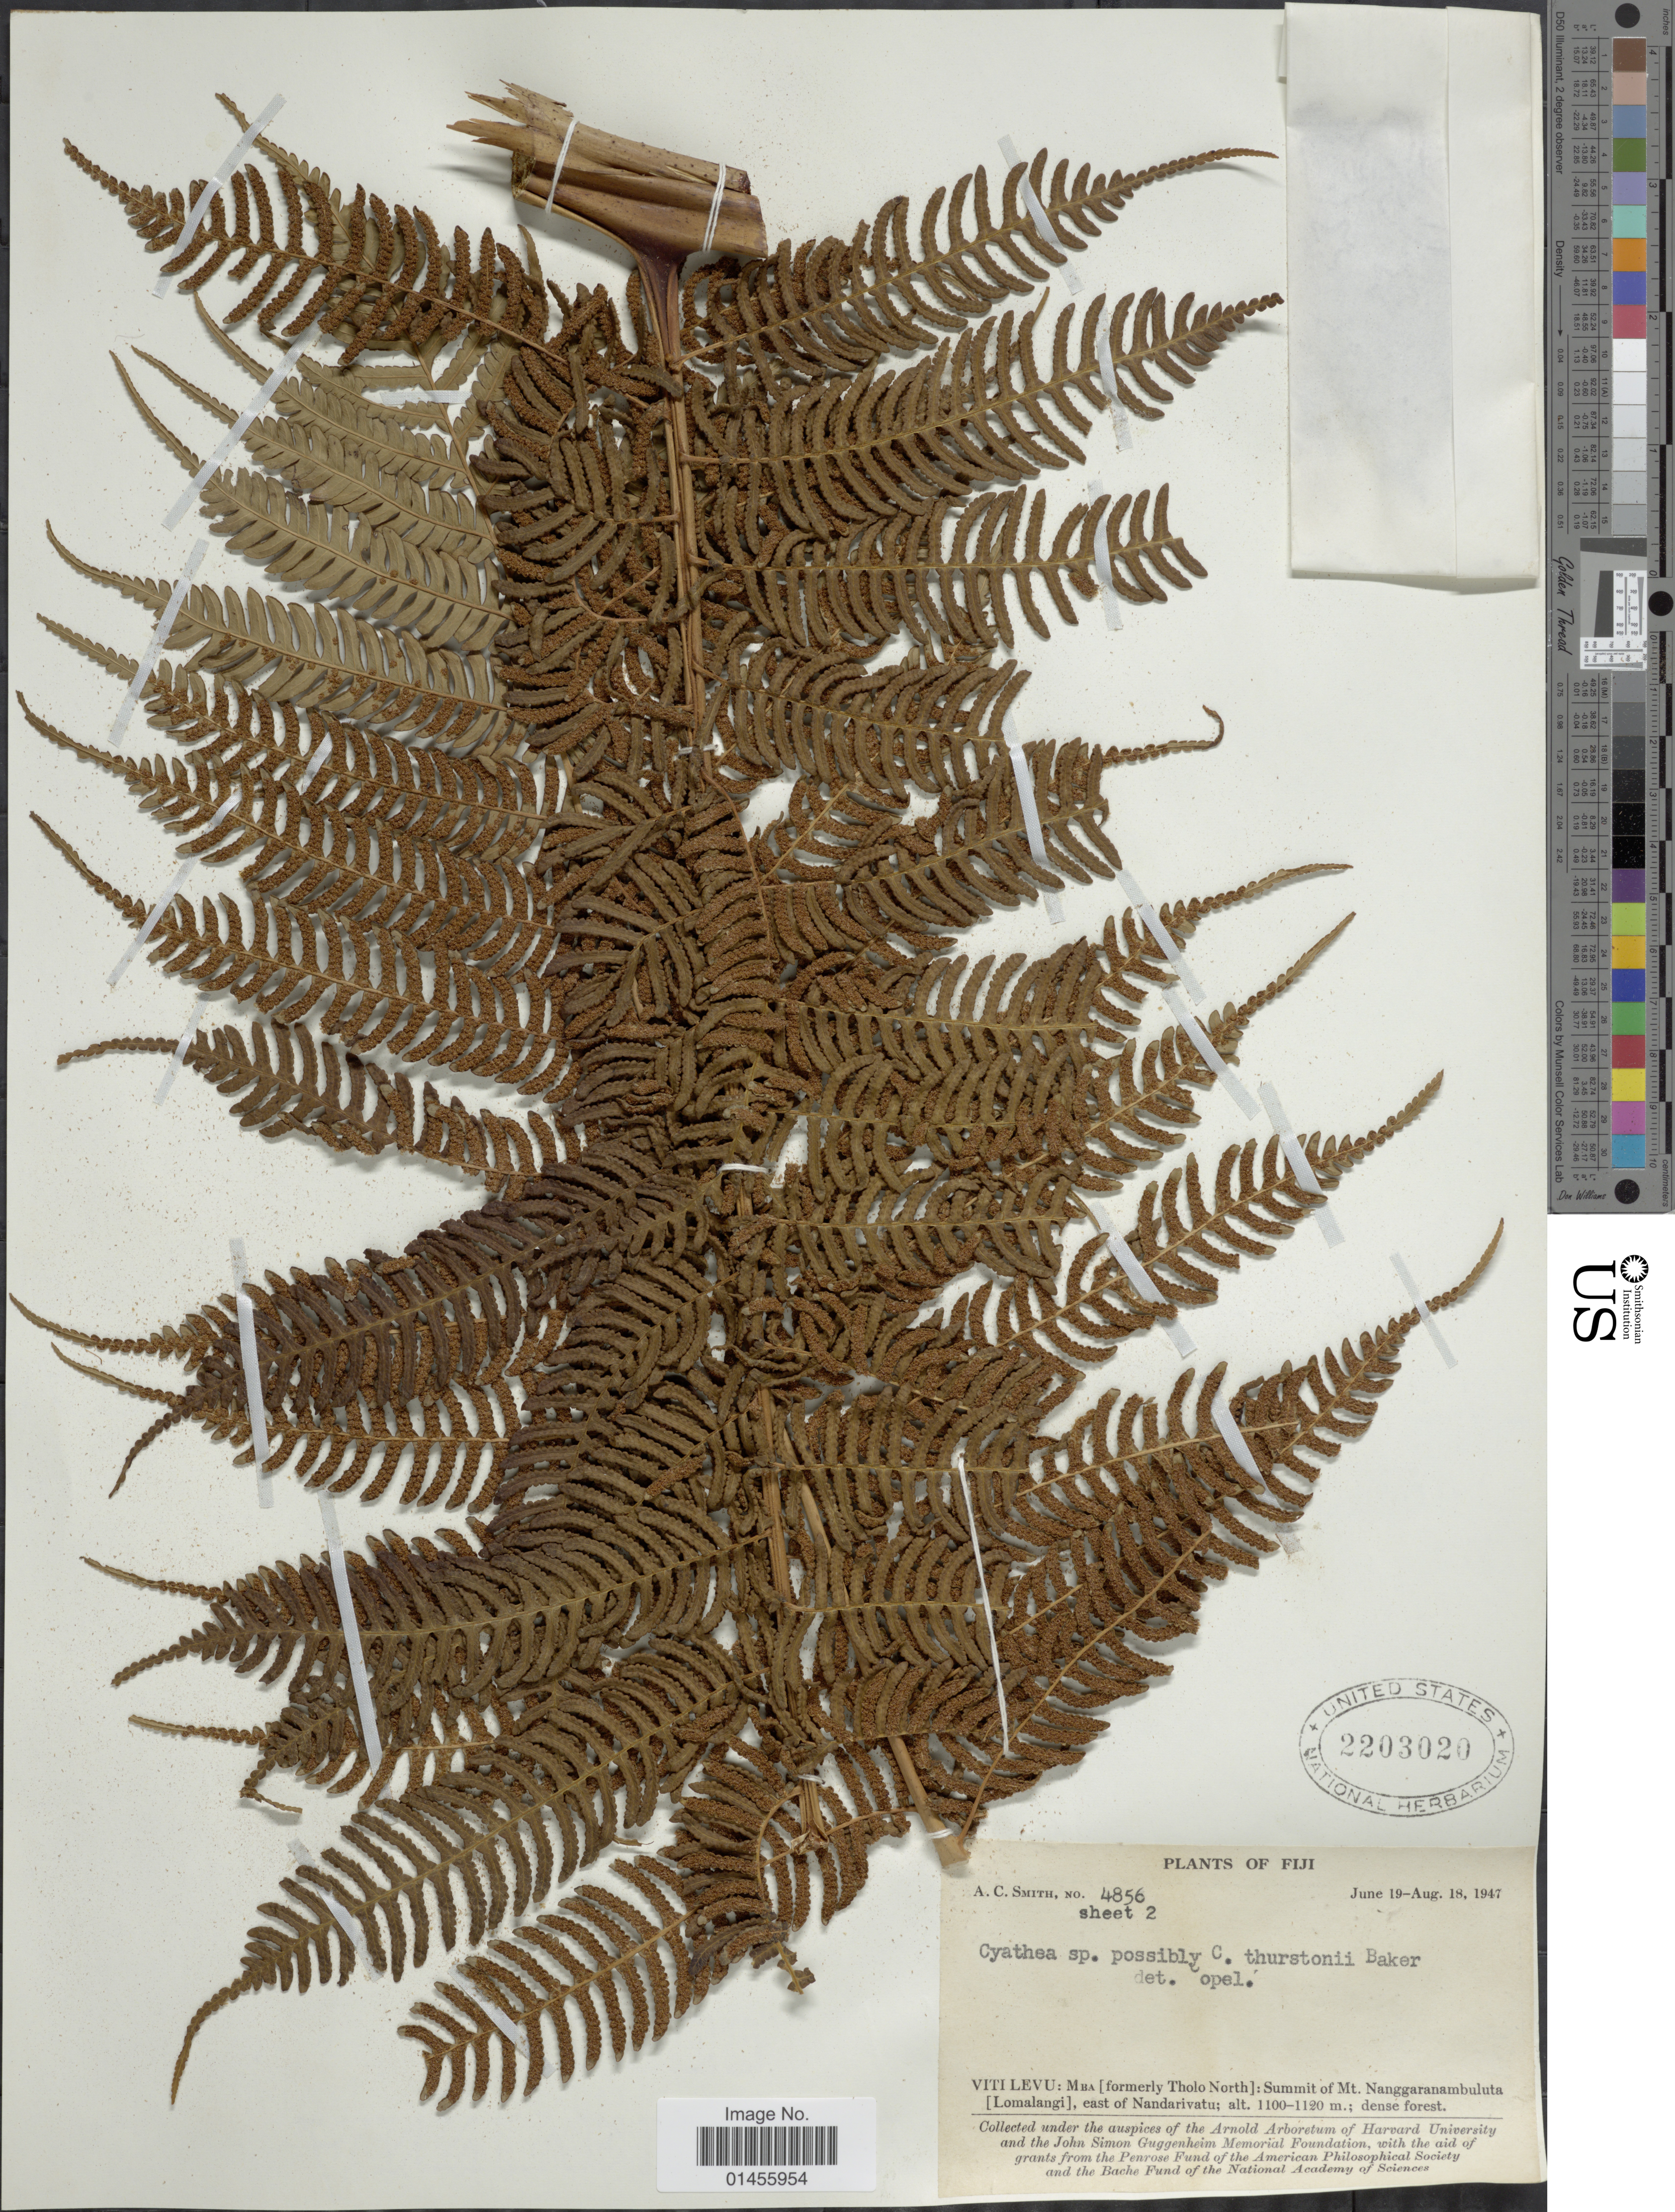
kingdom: Plantae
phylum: Tracheophyta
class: Polypodiopsida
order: Cyatheales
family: Cyatheaceae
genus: Alsophila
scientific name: Alsophila tahitensis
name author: Brack. in Wilkes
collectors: T. Henkel, R. Williams & B. Klein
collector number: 1921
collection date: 1993-04-17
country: Guyana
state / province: Essequibo Isl-W. Demerara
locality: Upper White Creek, 3 km S-SE from mining camp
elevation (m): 10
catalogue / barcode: US 2203020